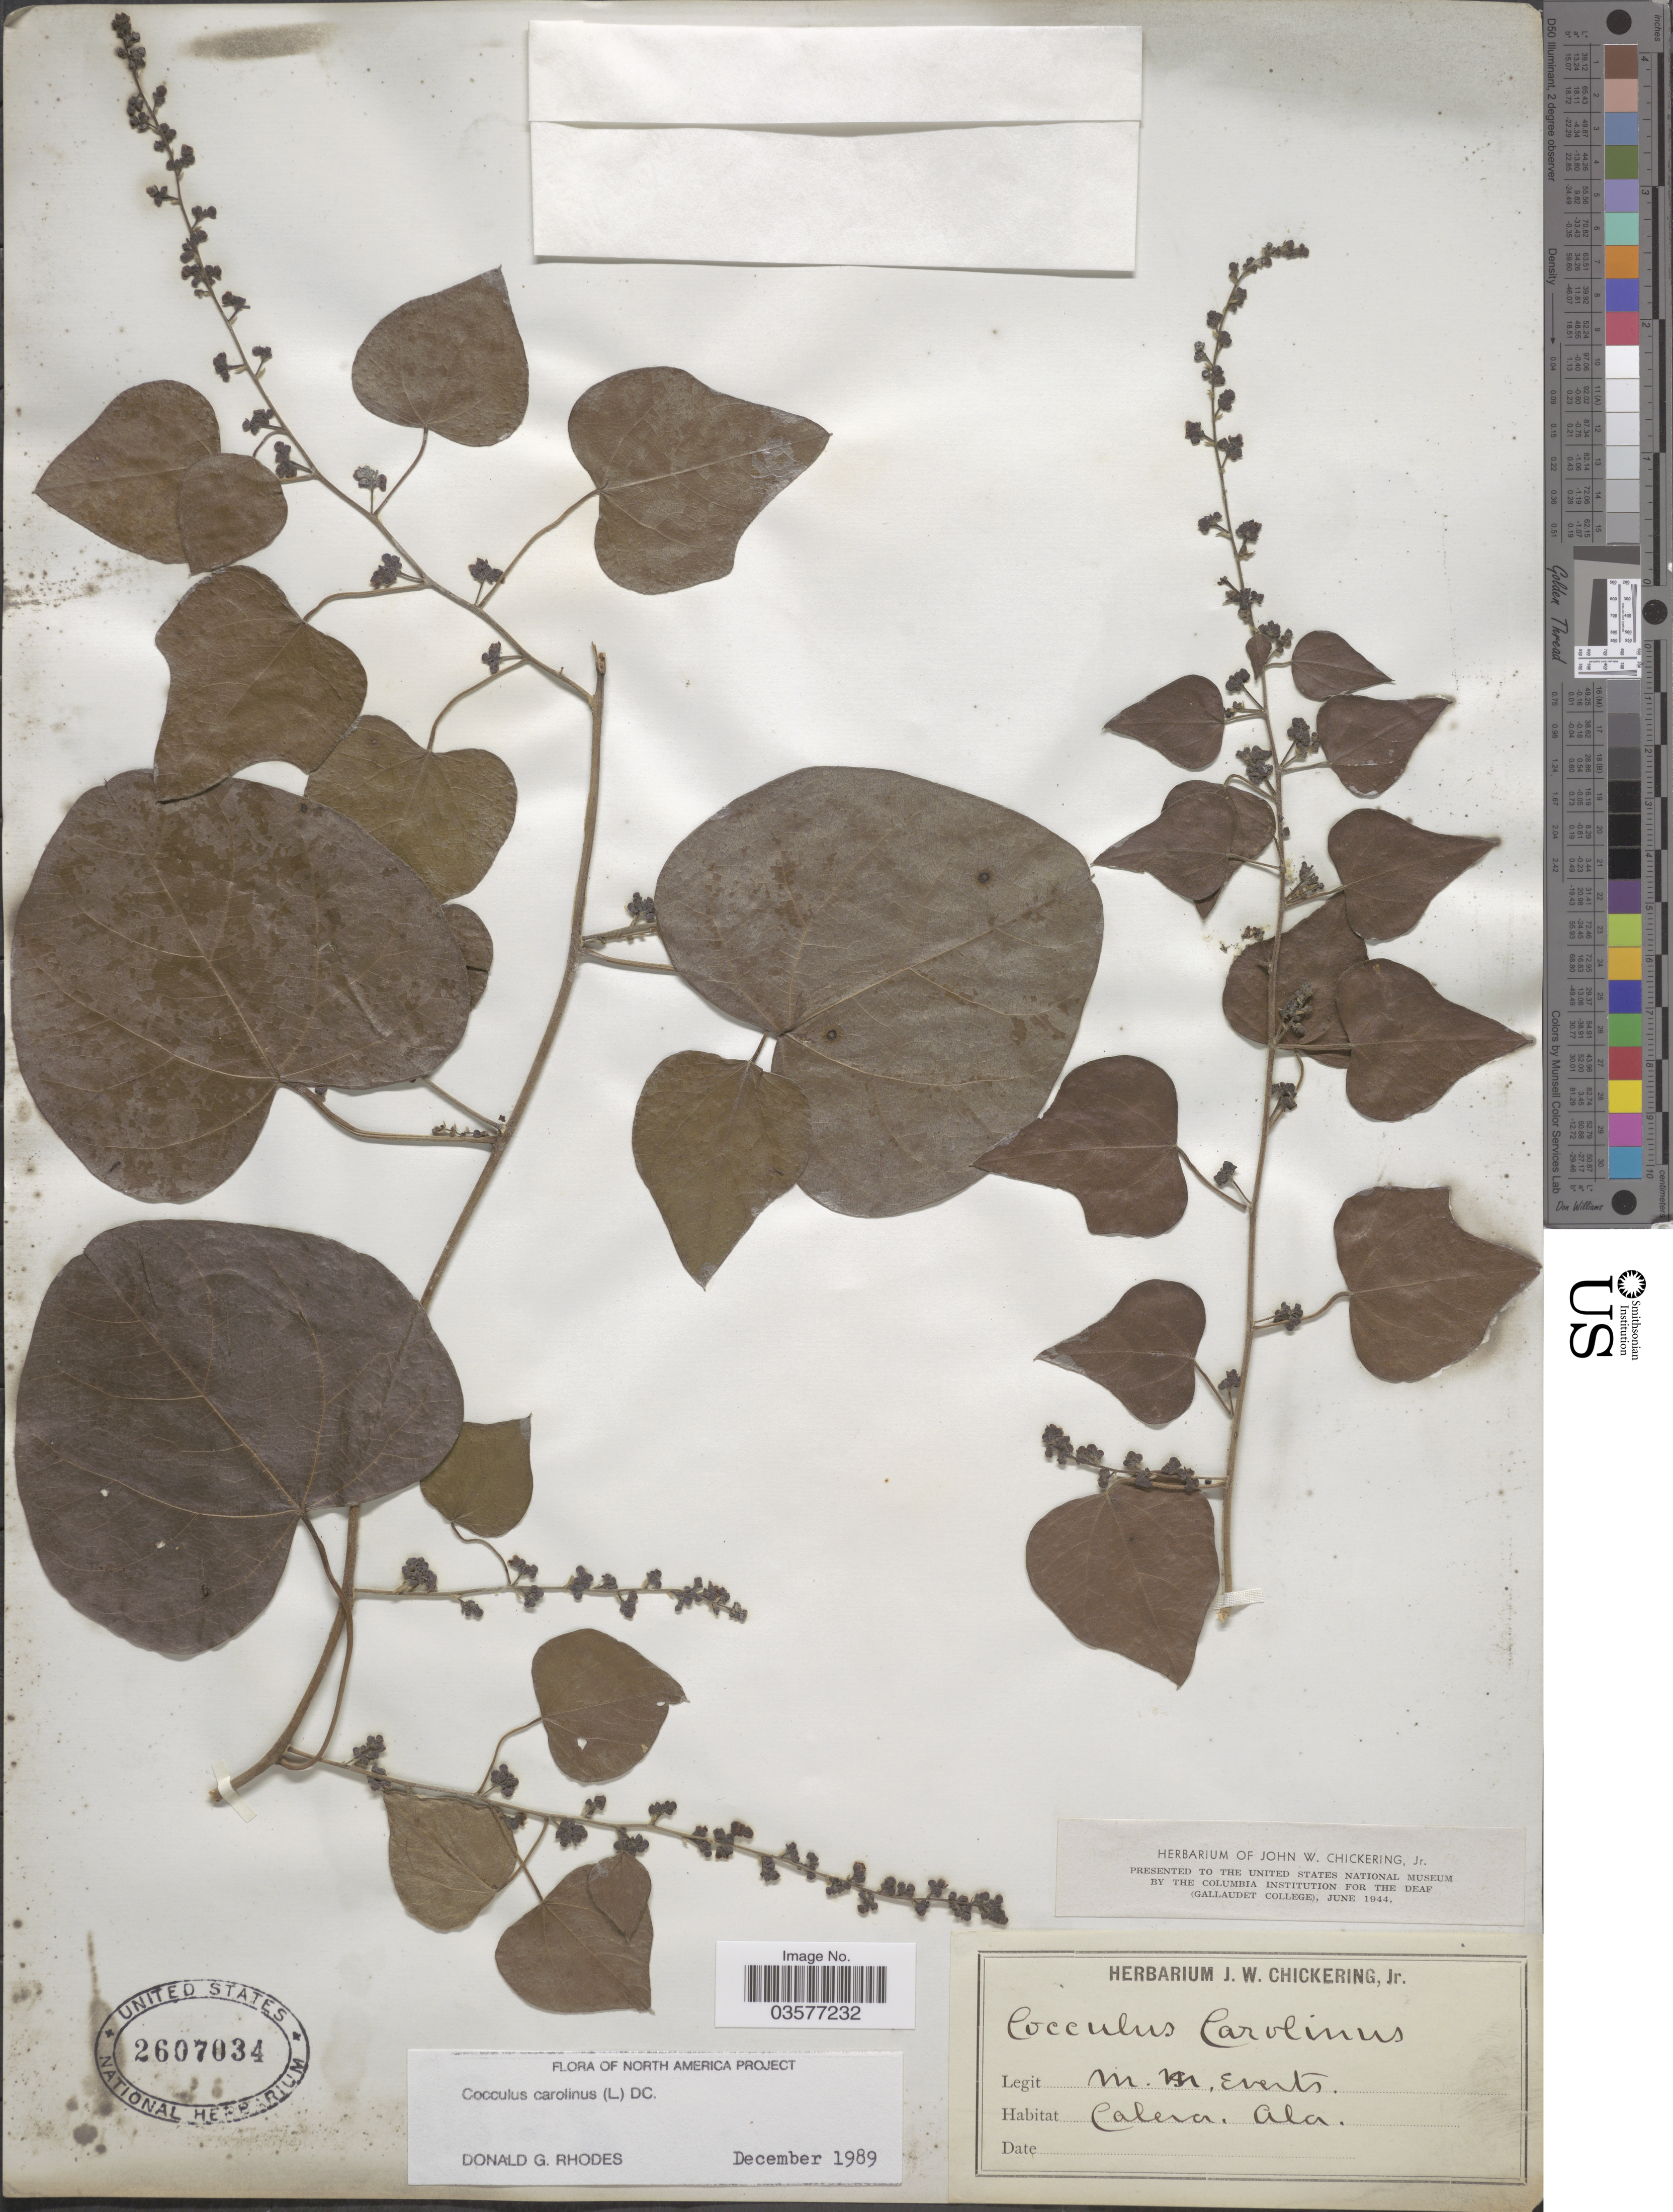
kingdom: Plantae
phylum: Tracheophyta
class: Magnoliopsida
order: Ranunculales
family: Menispermaceae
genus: Cocculus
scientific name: Cocculus carolinus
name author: (L.) DC.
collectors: M. Everts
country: United States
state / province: Alabama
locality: Calera.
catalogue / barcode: US 2607034